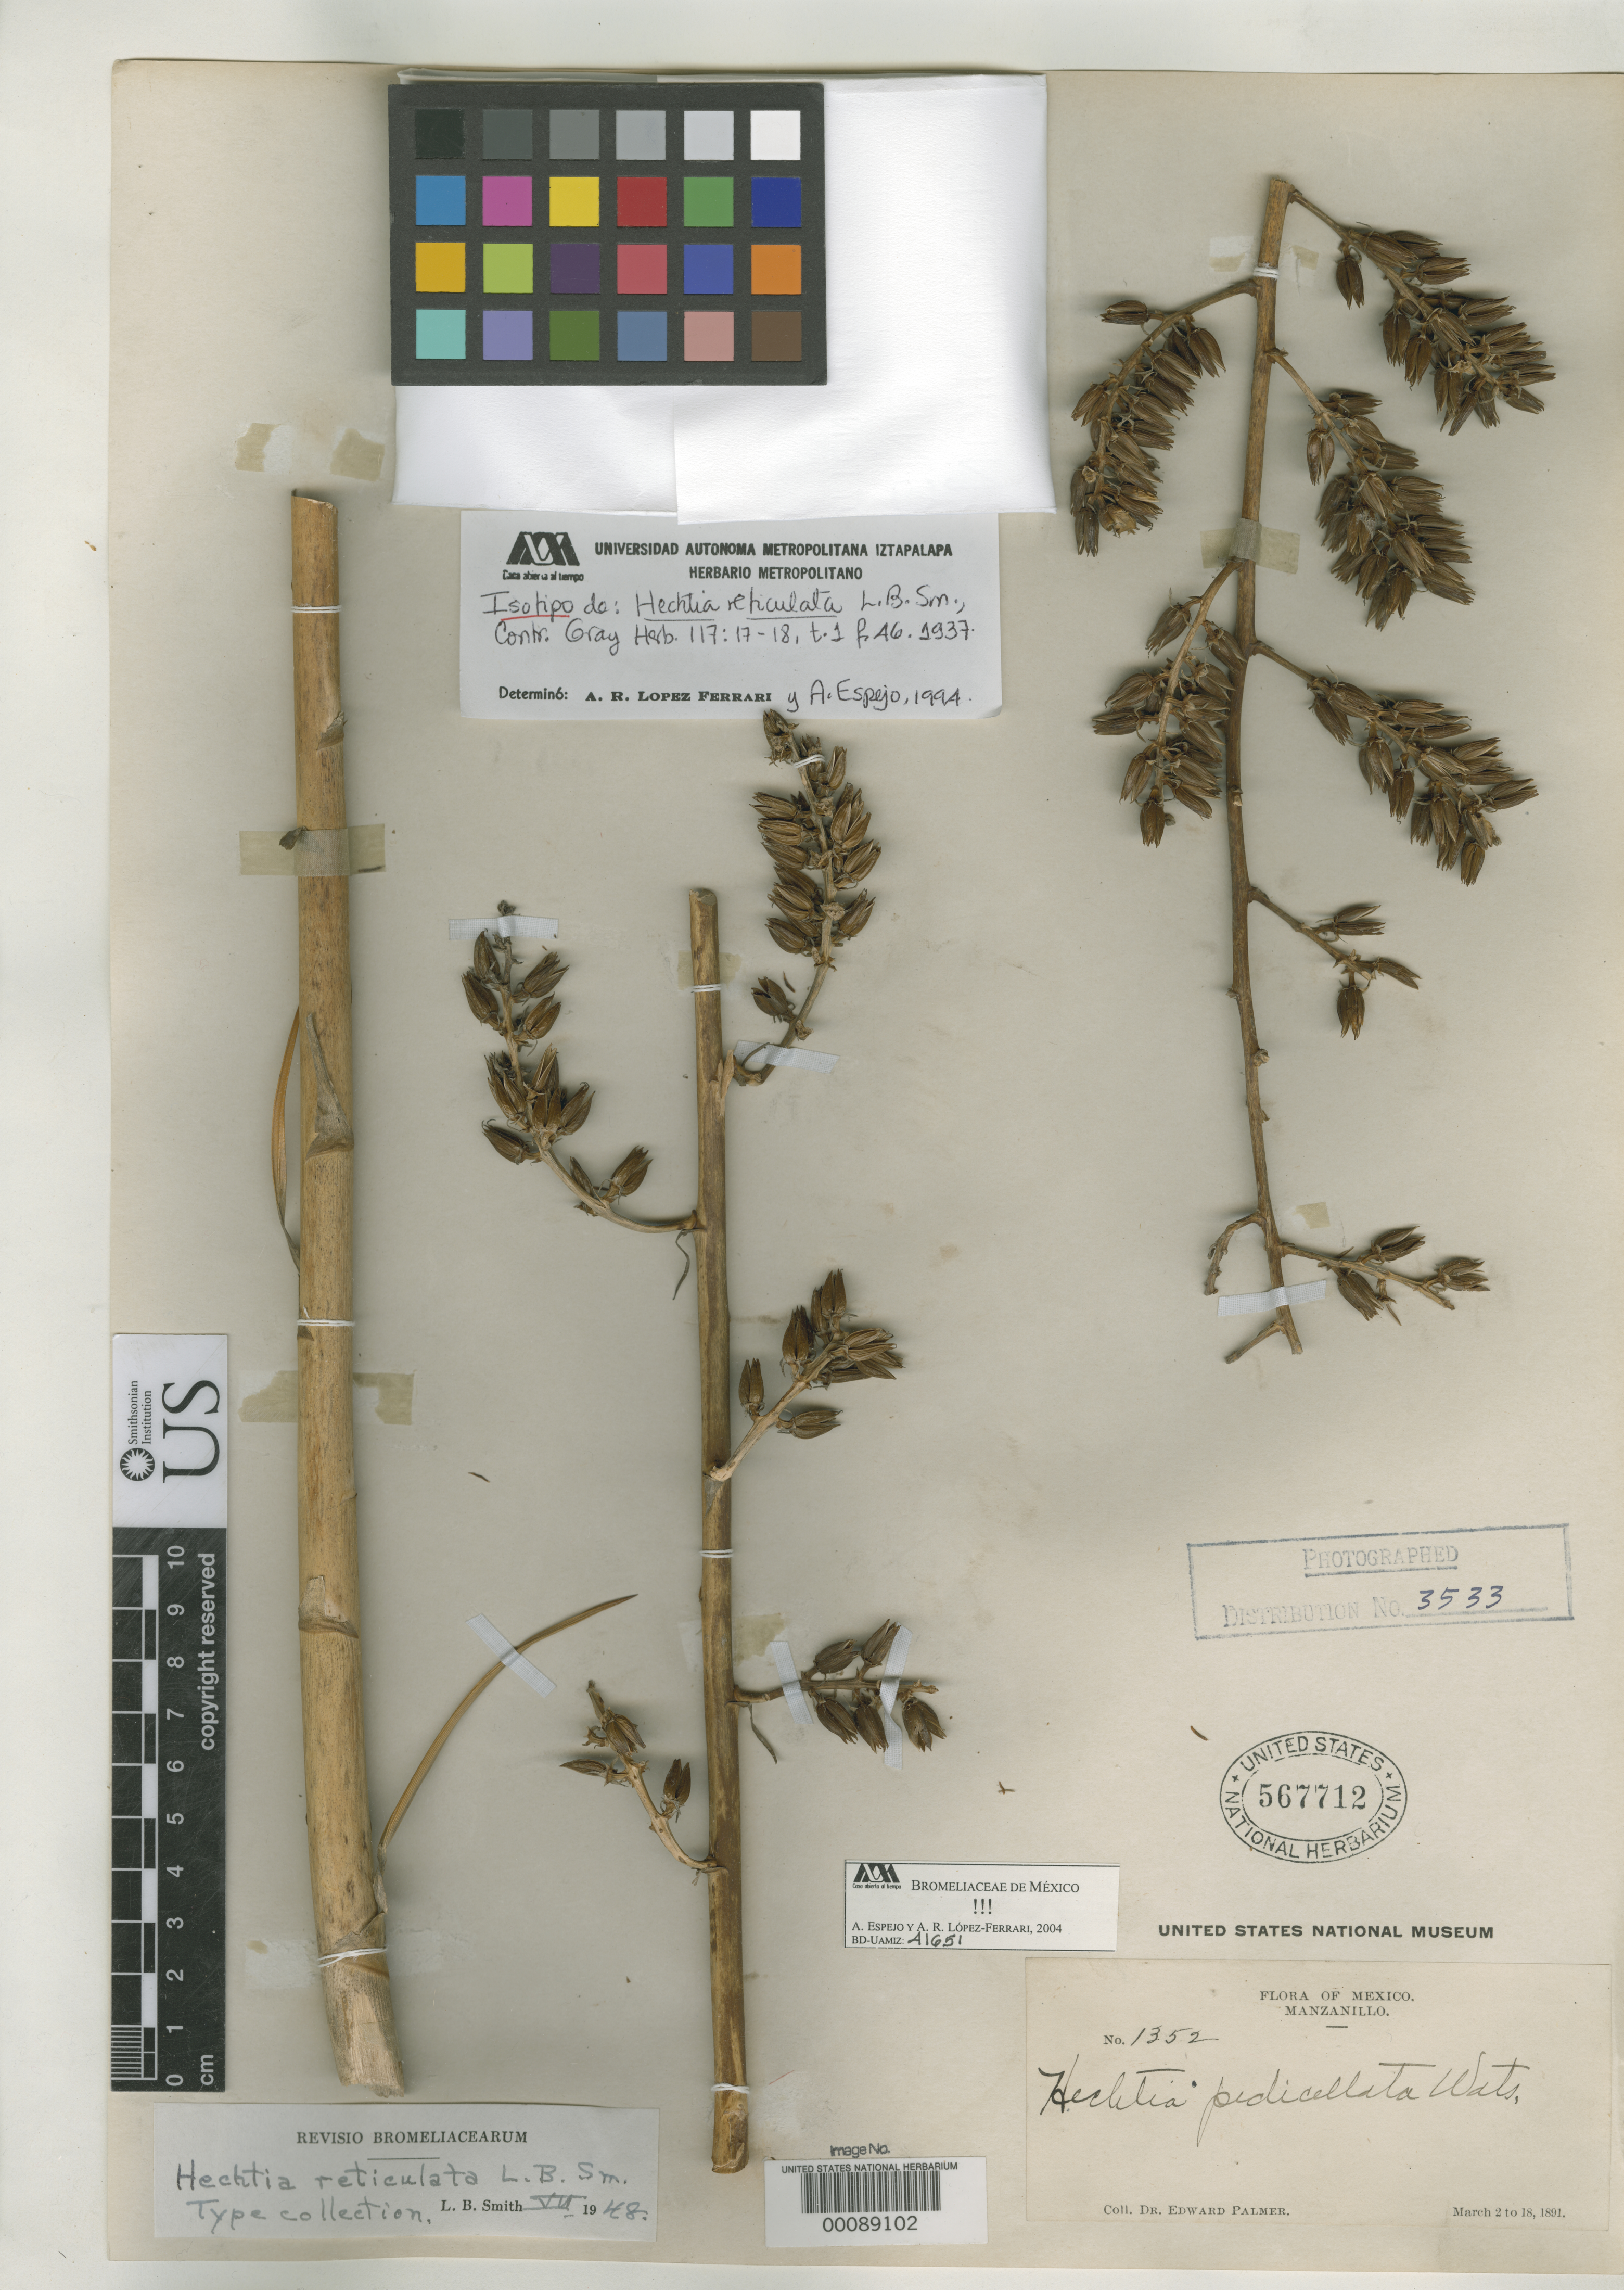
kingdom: Plantae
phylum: Tracheophyta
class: Liliopsida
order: Poales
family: Bromeliaceae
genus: Hechtia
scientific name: Hechtia reticulata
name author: L.B. Sm.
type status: Isotype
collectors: E. Palmer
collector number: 1352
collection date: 1801-03-02/1801-03-18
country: Mexico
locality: Manzanillo.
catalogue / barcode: US 567712